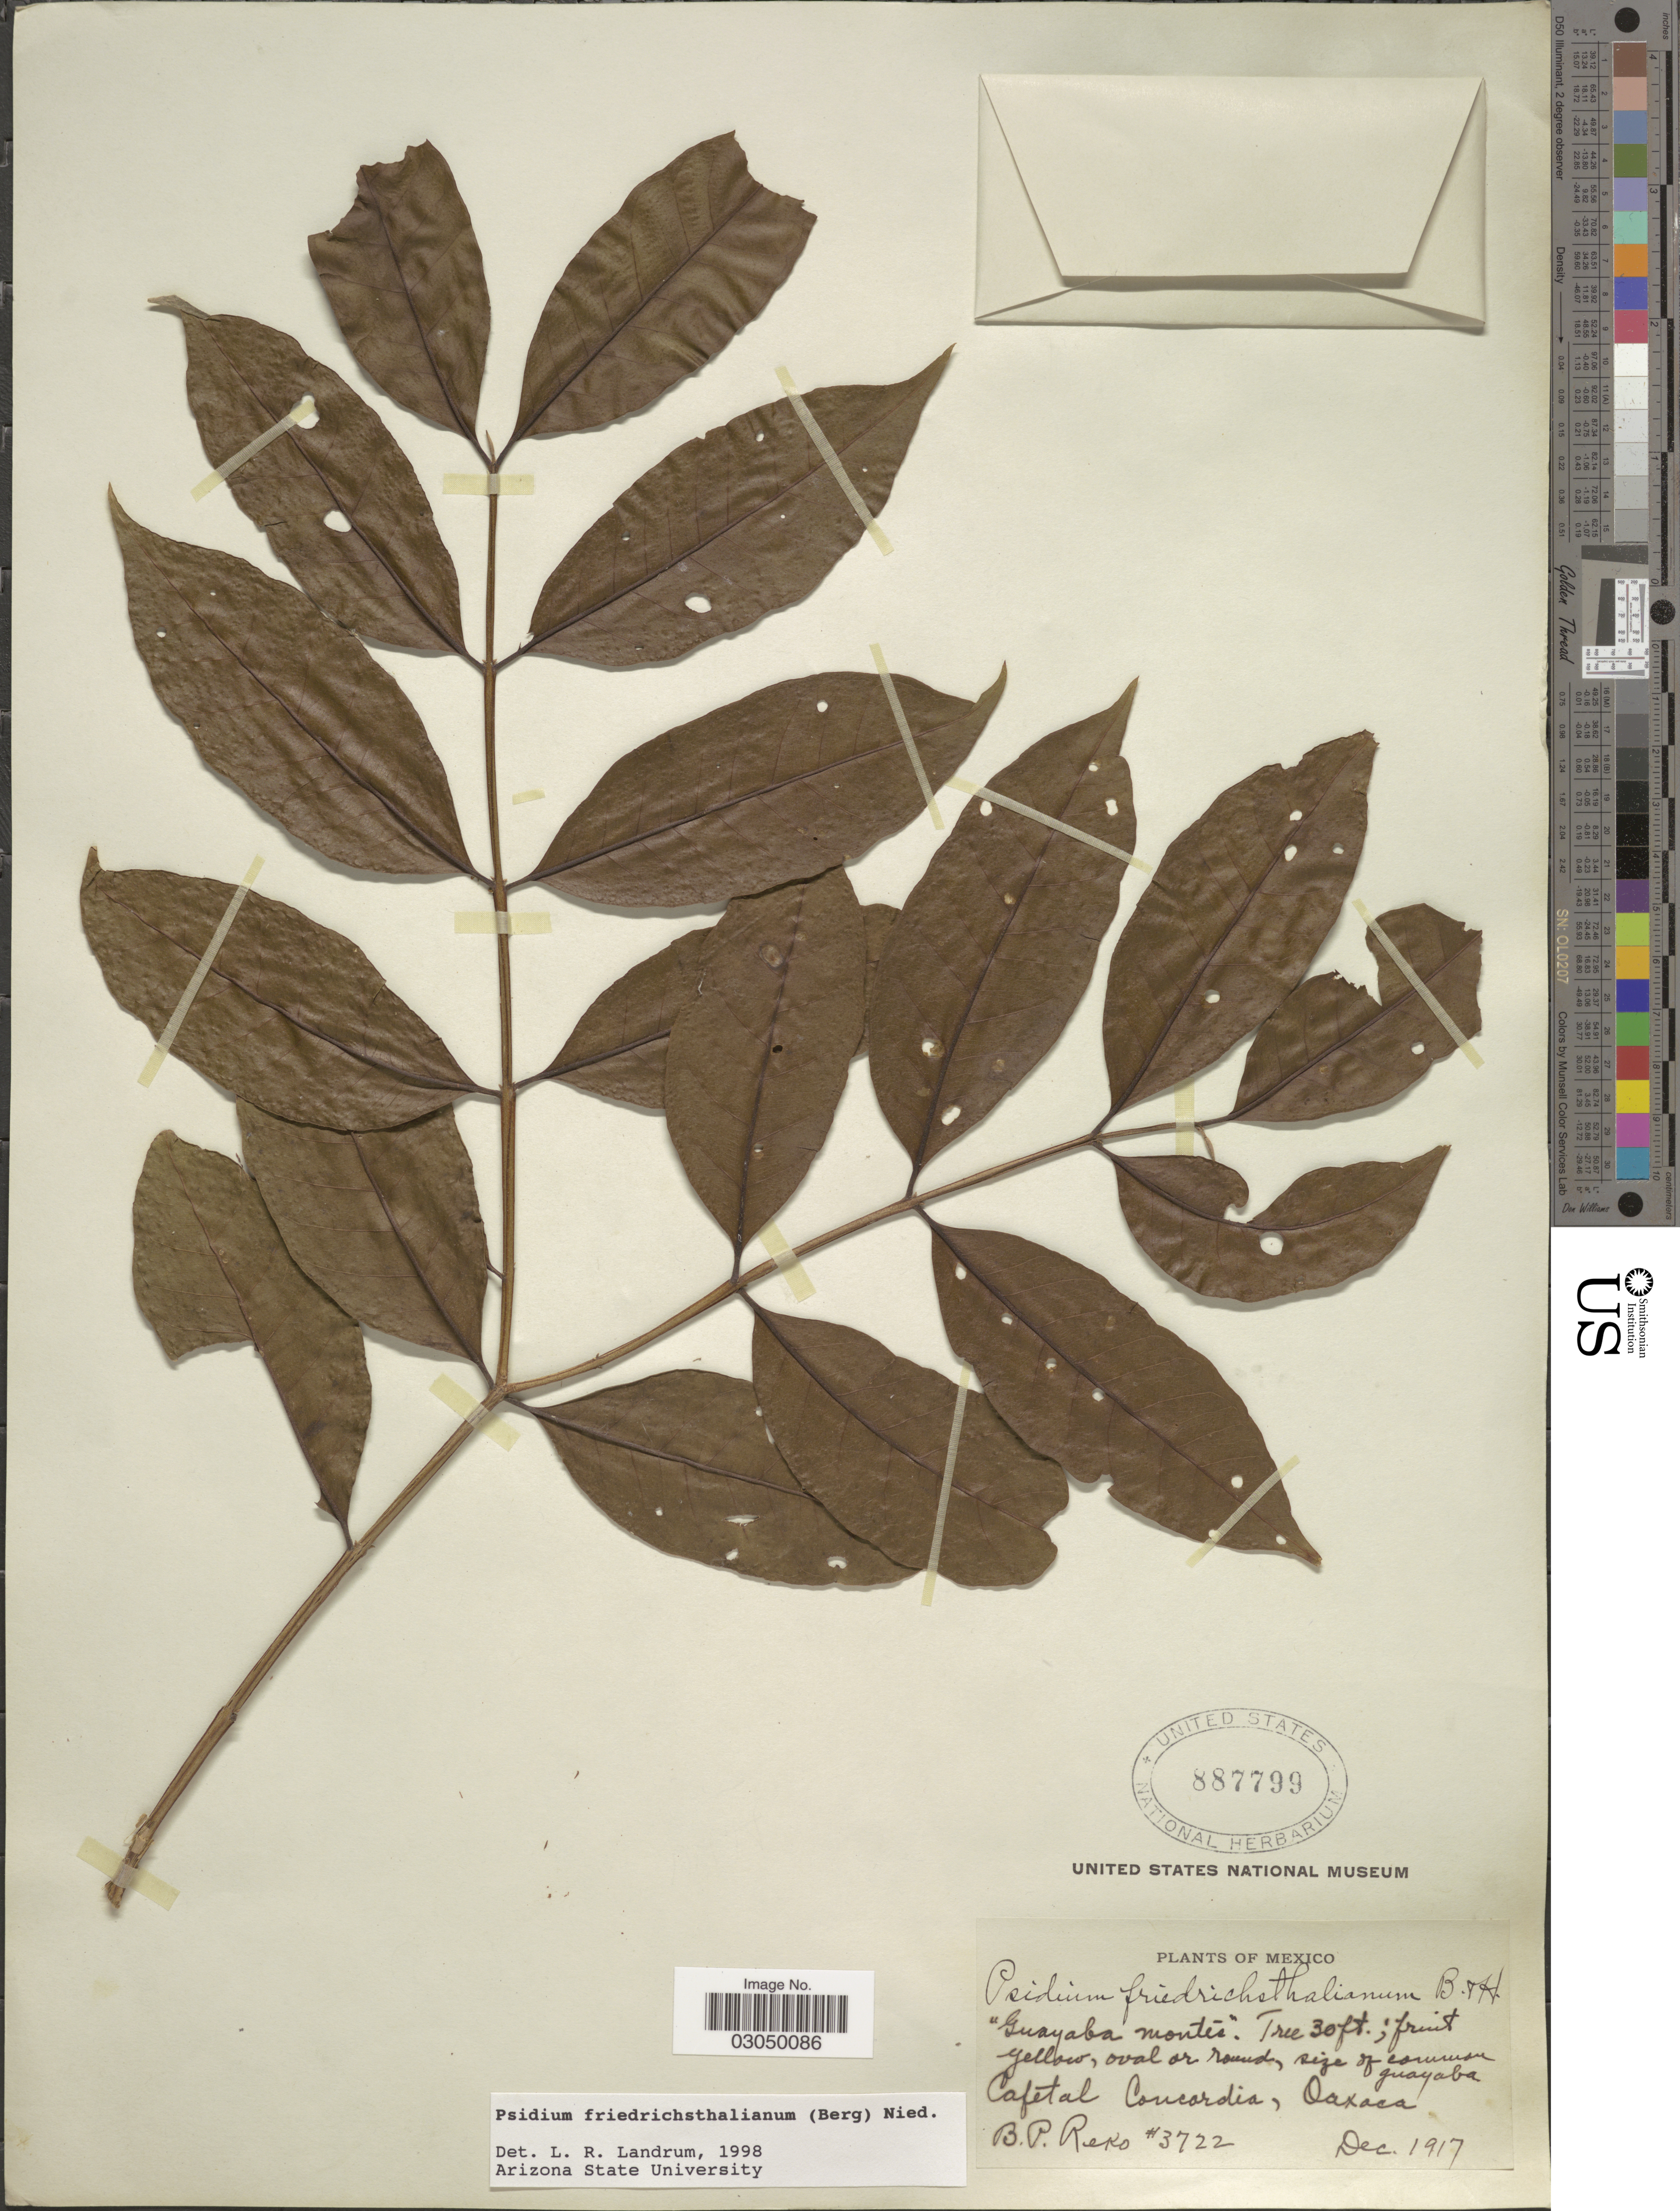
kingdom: Plantae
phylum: Tracheophyta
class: Magnoliopsida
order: Myrtales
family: Myrtaceae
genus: Psidium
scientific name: Psidium friedrichsthalianum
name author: (O. Berg) Nied.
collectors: B. P. Reko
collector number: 3722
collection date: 1917-12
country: Mexico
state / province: Oaxaca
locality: Cafetal Concordia.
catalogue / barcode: US 887799